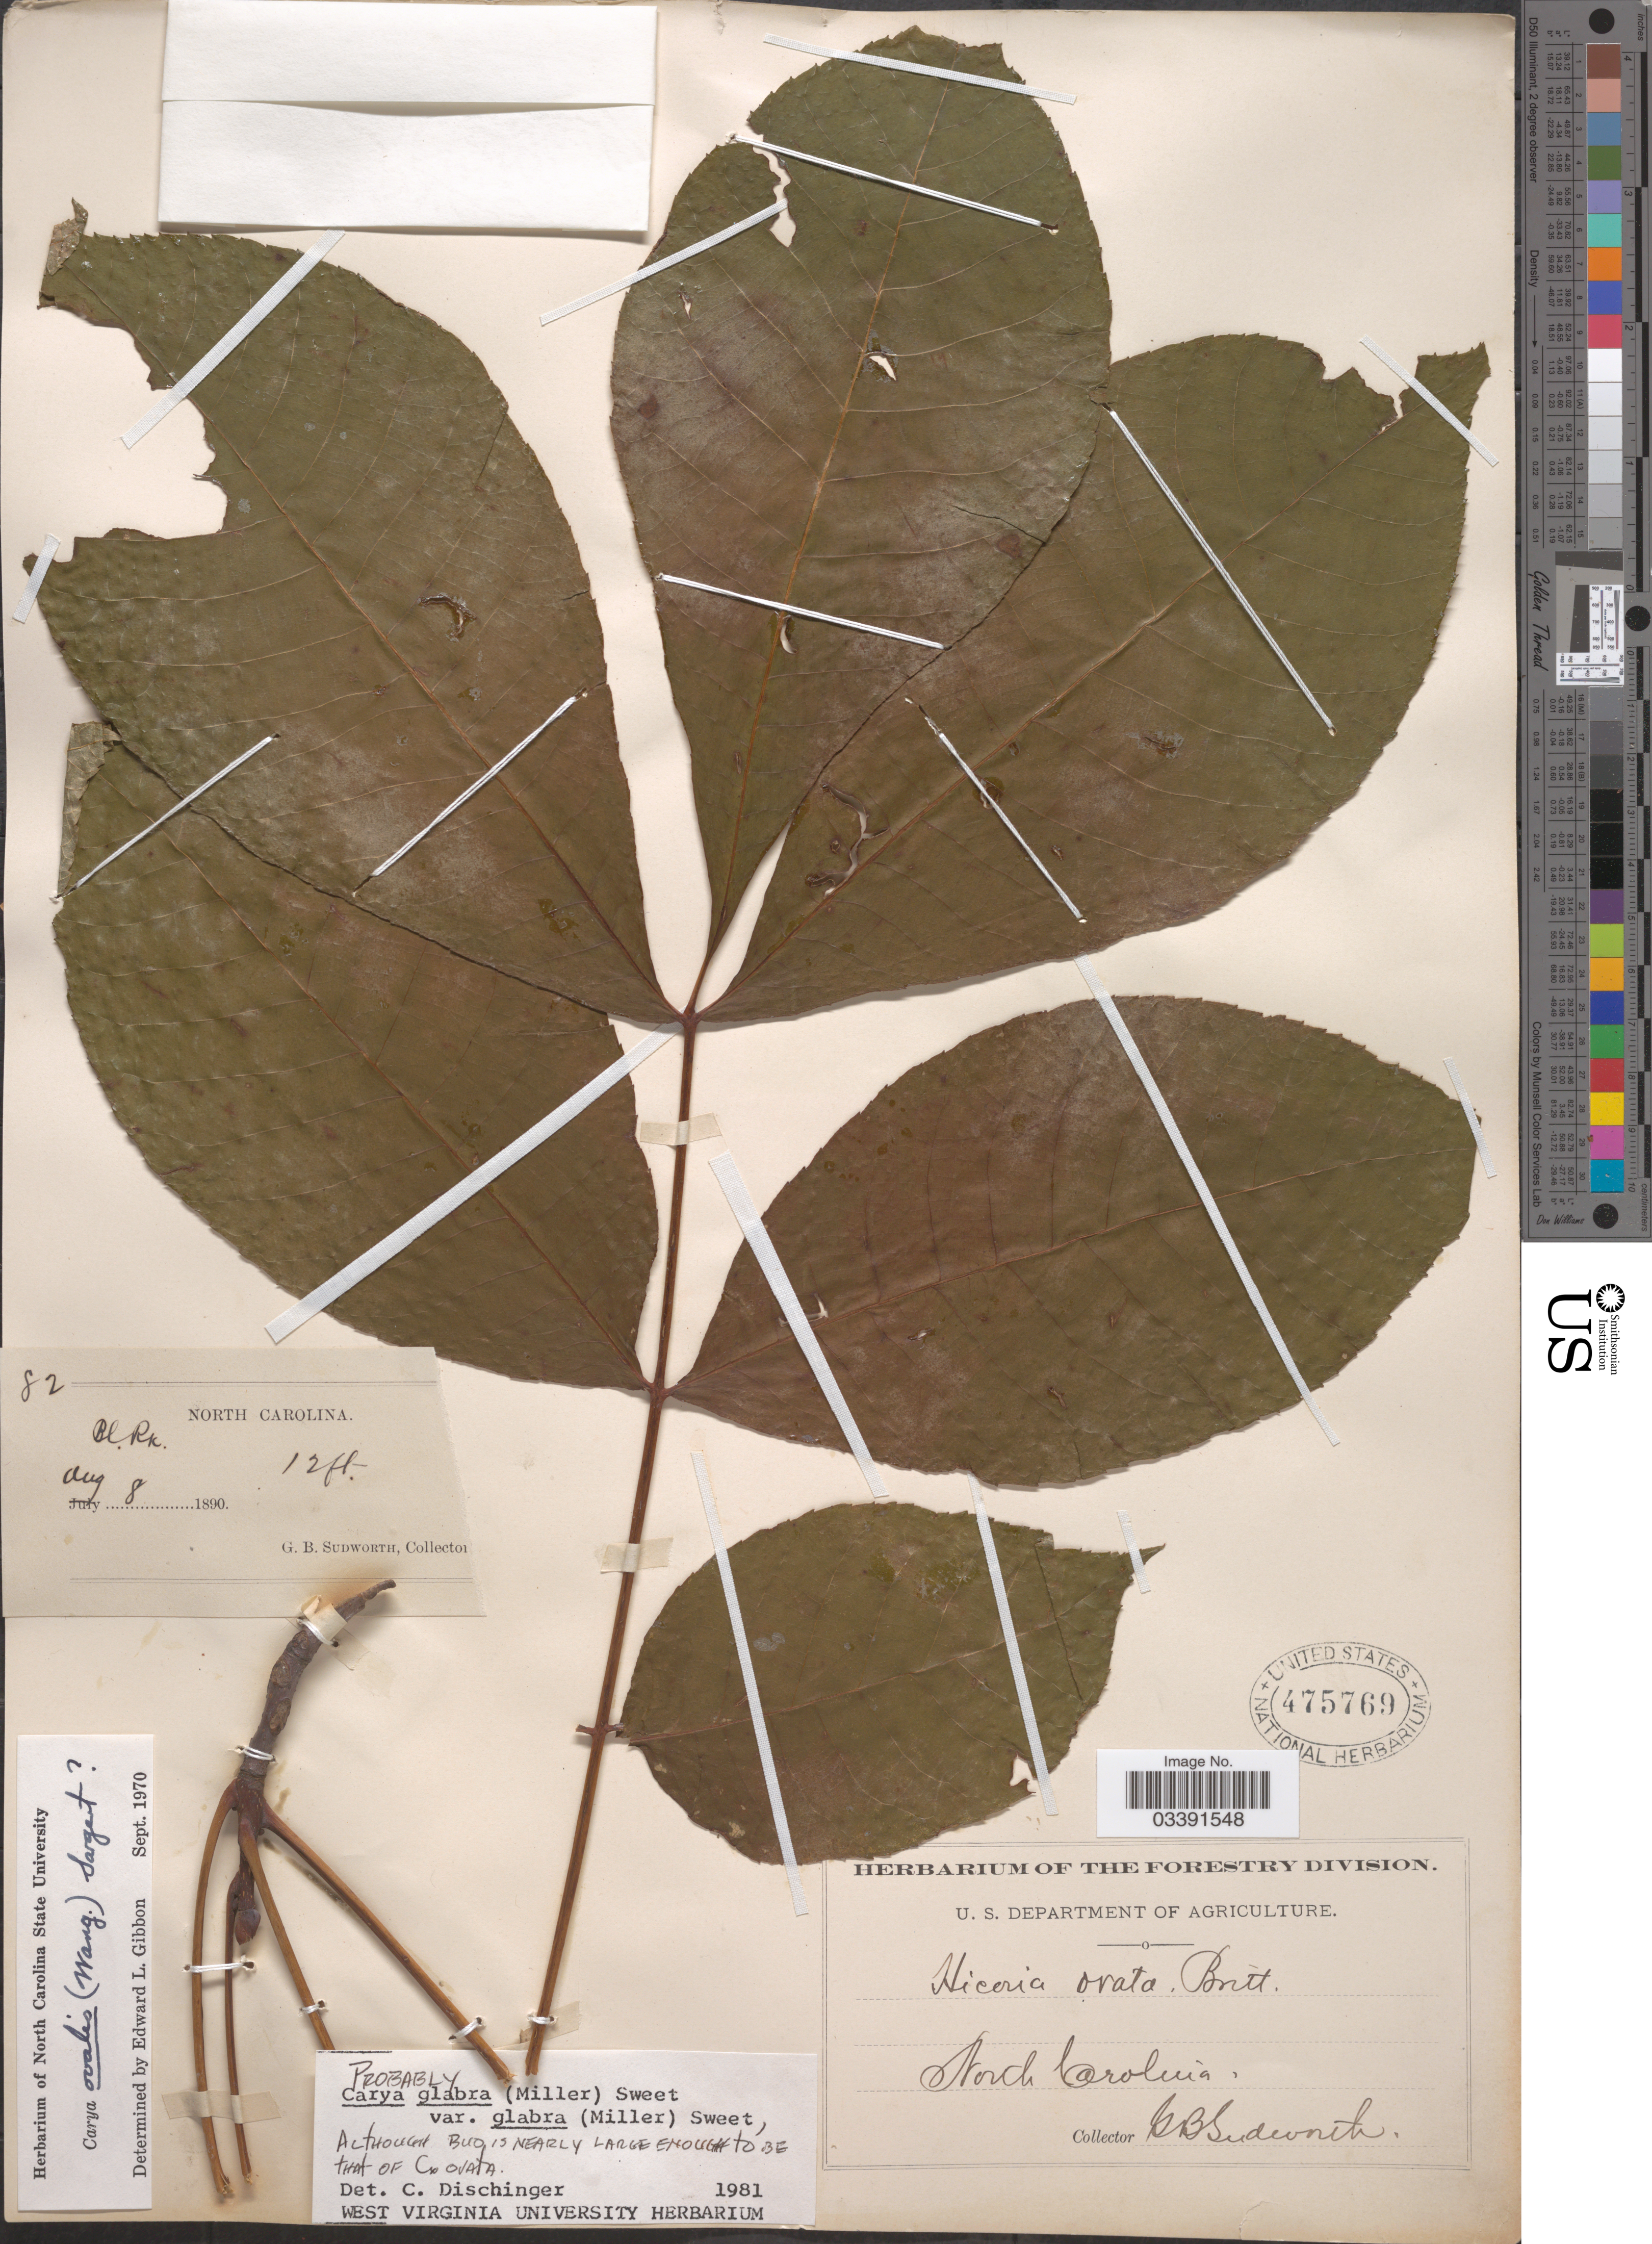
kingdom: Plantae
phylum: Tracheophyta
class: Magnoliopsida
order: Fagales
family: Juglandaceae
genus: Carya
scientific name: Carya glabra var. glabra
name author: (Mill.) Sweet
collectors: G. B. Sudworth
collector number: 82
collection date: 1890-08-08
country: United States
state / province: North Carolina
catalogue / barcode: US 475769